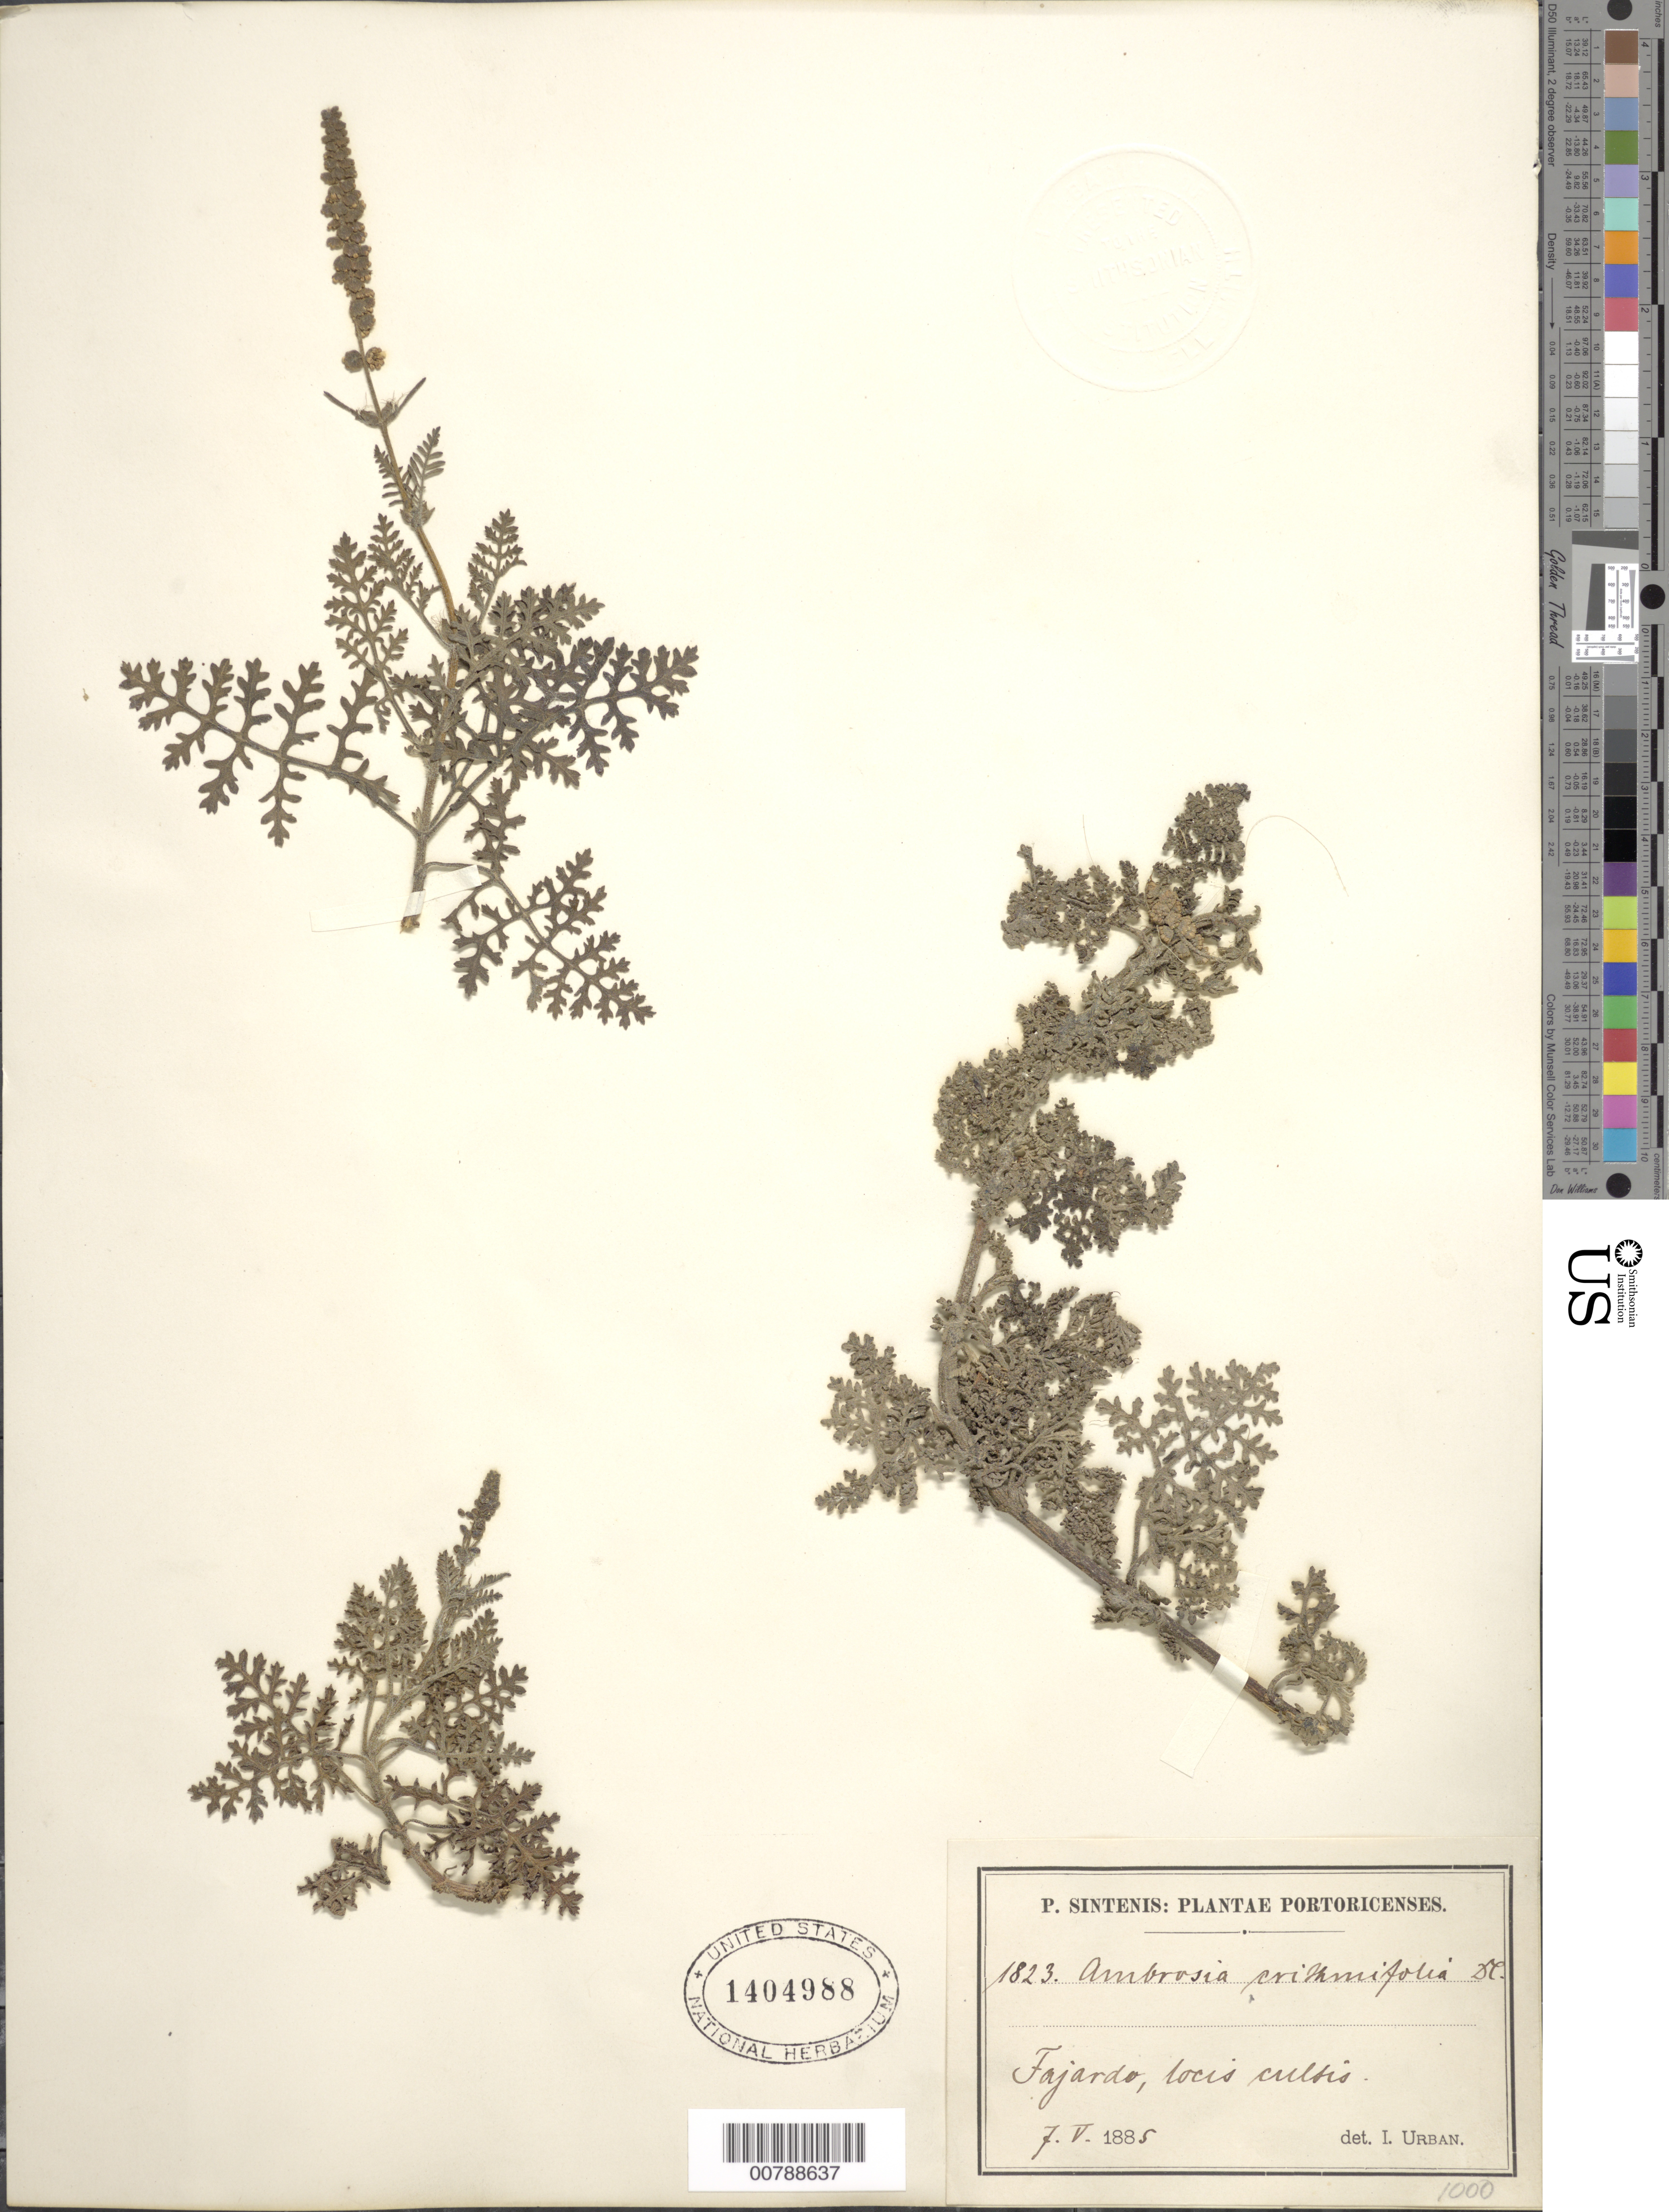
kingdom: Plantae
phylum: Tracheophyta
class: Magnoliopsida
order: Asterales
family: Asteraceae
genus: Ambrosia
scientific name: Ambrosia crithmifolia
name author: DC.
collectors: P. Sintenis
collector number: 1823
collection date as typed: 07 May 1885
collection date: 1885-05-07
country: Puerto Rico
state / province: Fajardo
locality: Fajardo, locis cultis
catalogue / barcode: US 1404988